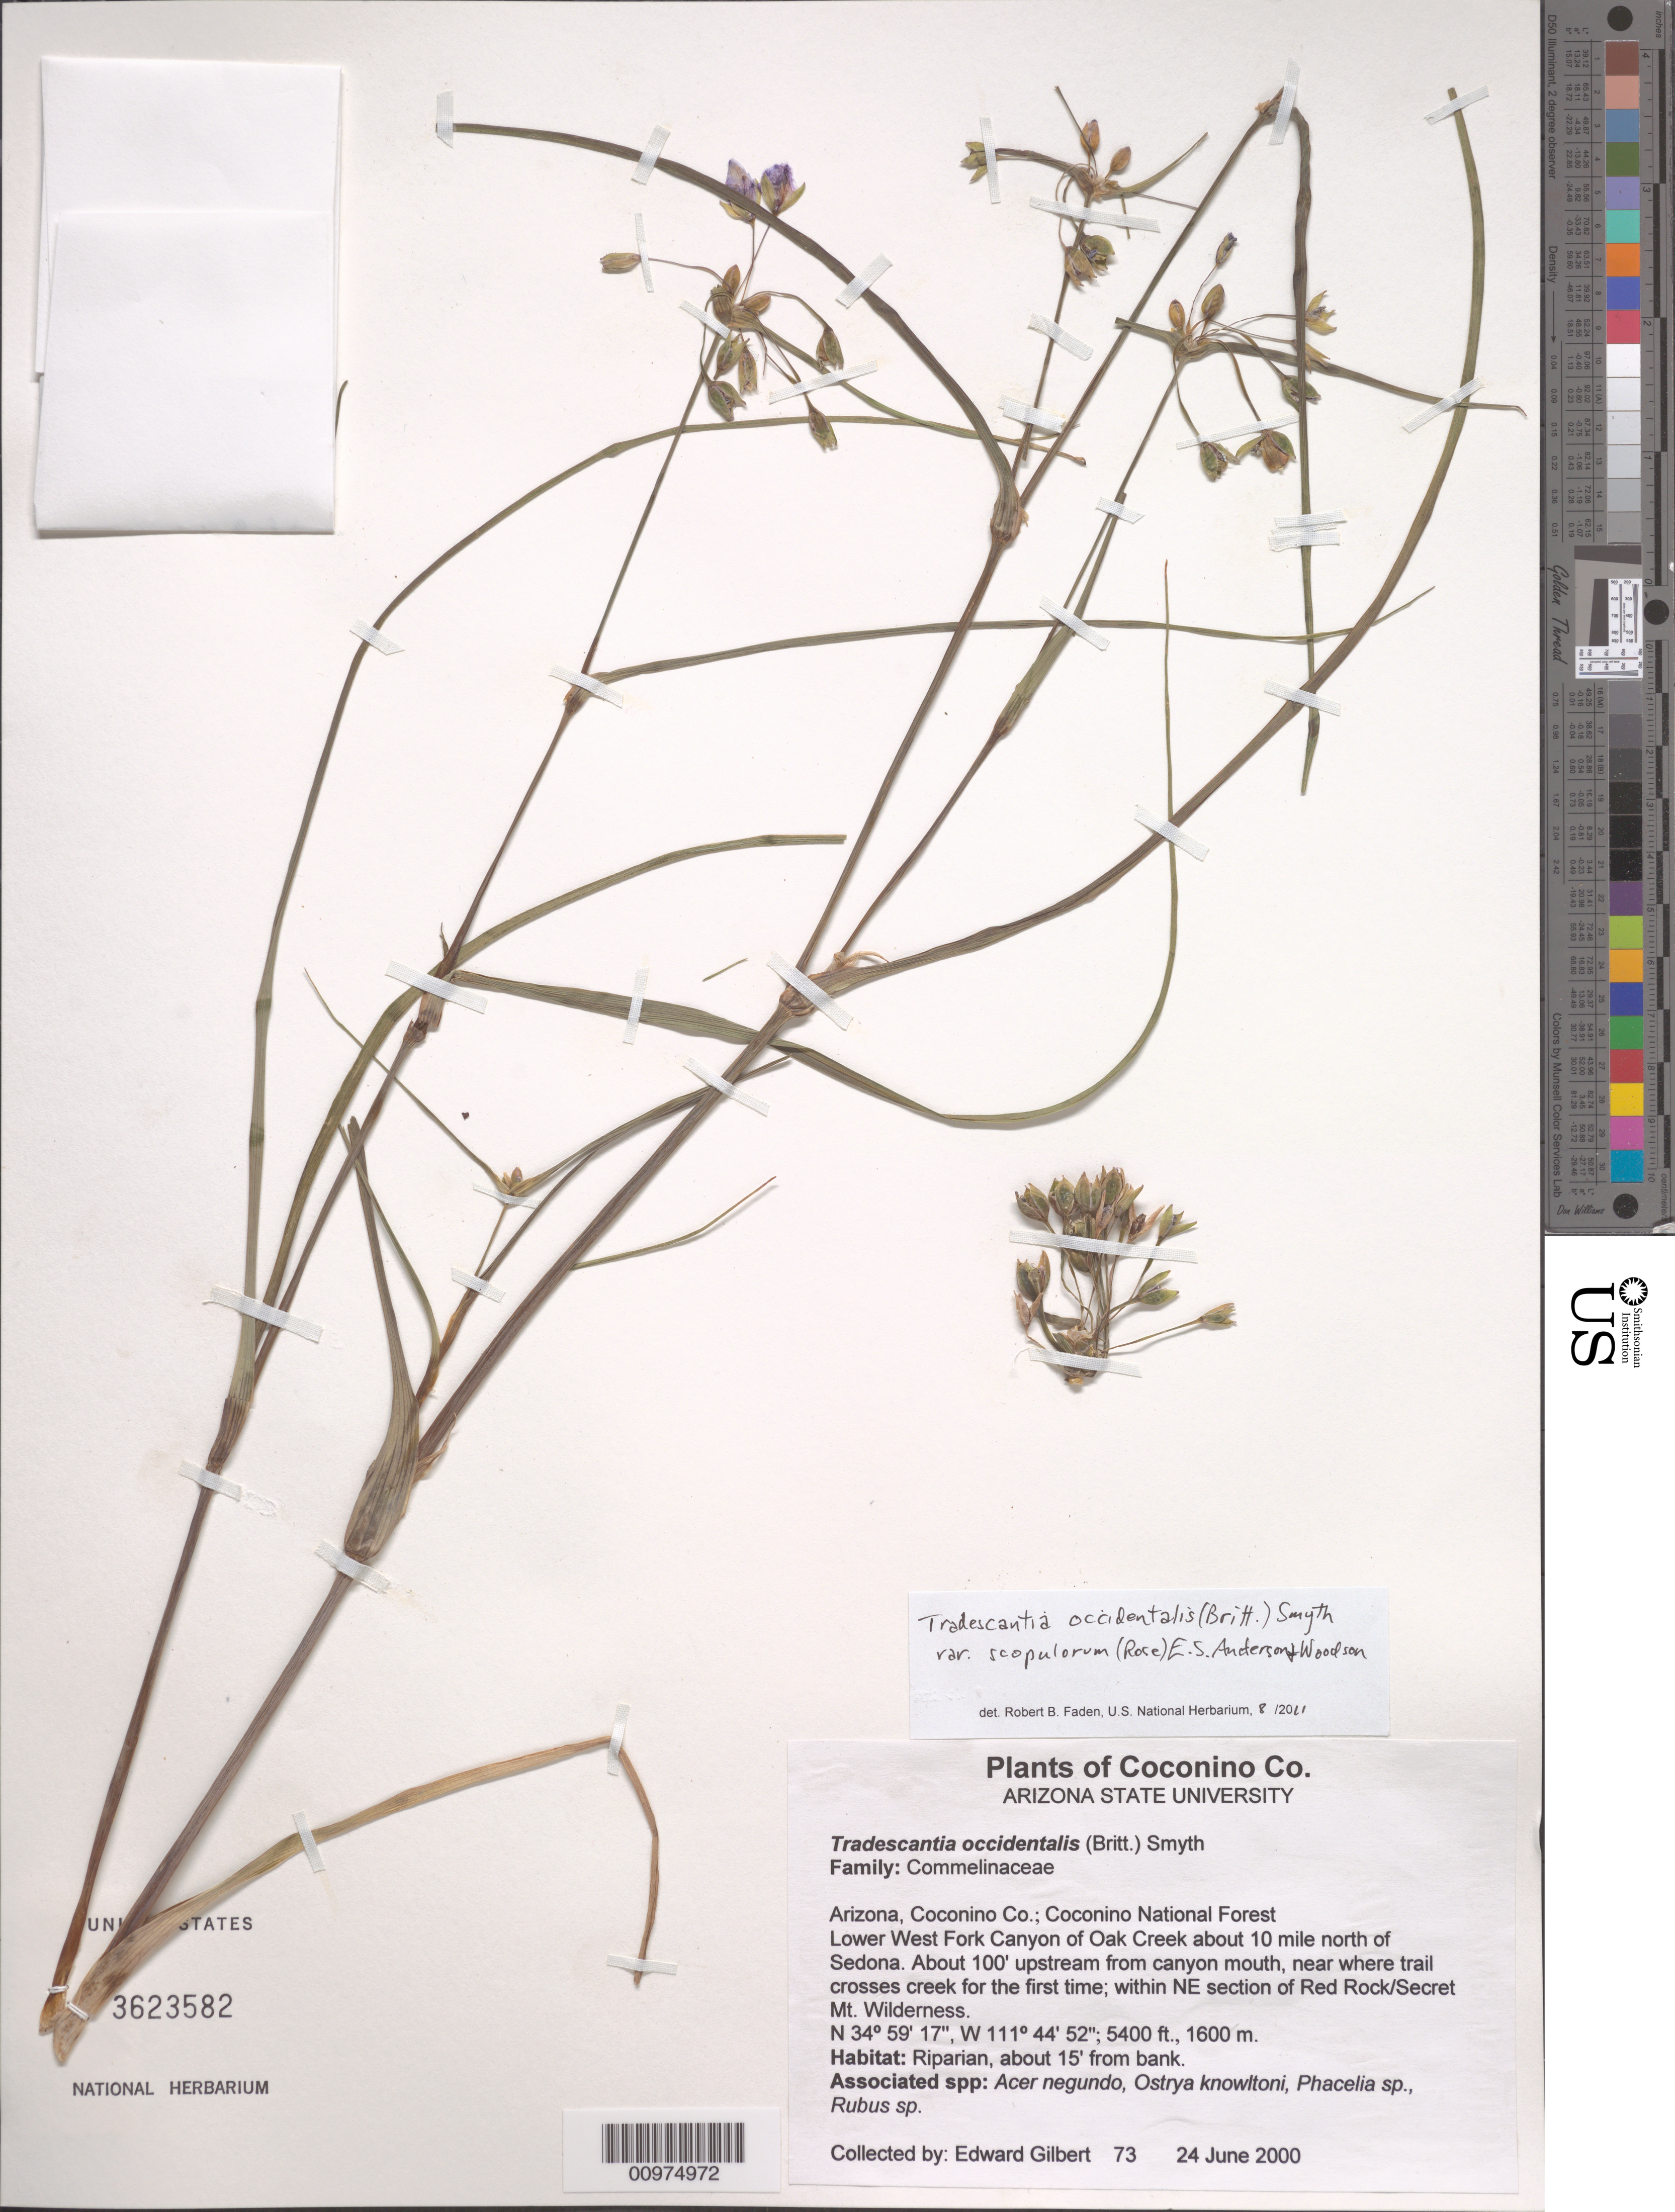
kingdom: Plantae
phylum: Tracheophyta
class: Liliopsida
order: Commelinales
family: Commelinaceae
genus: Tradescantia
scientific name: Tradescantia occidentalis var. scopulorum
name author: (Rose) E.S. Anderson & Woodson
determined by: Faden, Robert B., (US), Smithsonian Institution - National Museum of Natural History (UNITED STATES)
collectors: E. Gilbert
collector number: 73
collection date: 2000-06-24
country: United States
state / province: Arizona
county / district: Coconino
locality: Coconino National Forest Lower West Fork Canyon of Oak Creek about 10 mile north of Sedona. About 100' upstream from canyon mouth, near where trail crosses creek for the first time; within NE section of Red Rock/Secret Mt. Wilderness.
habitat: Riparian, about 15' from bank. Associated spp: Acer negundo, Ostrya knowltoni, Phacelia sp., Rubus sp.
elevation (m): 1646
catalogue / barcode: US 3623582